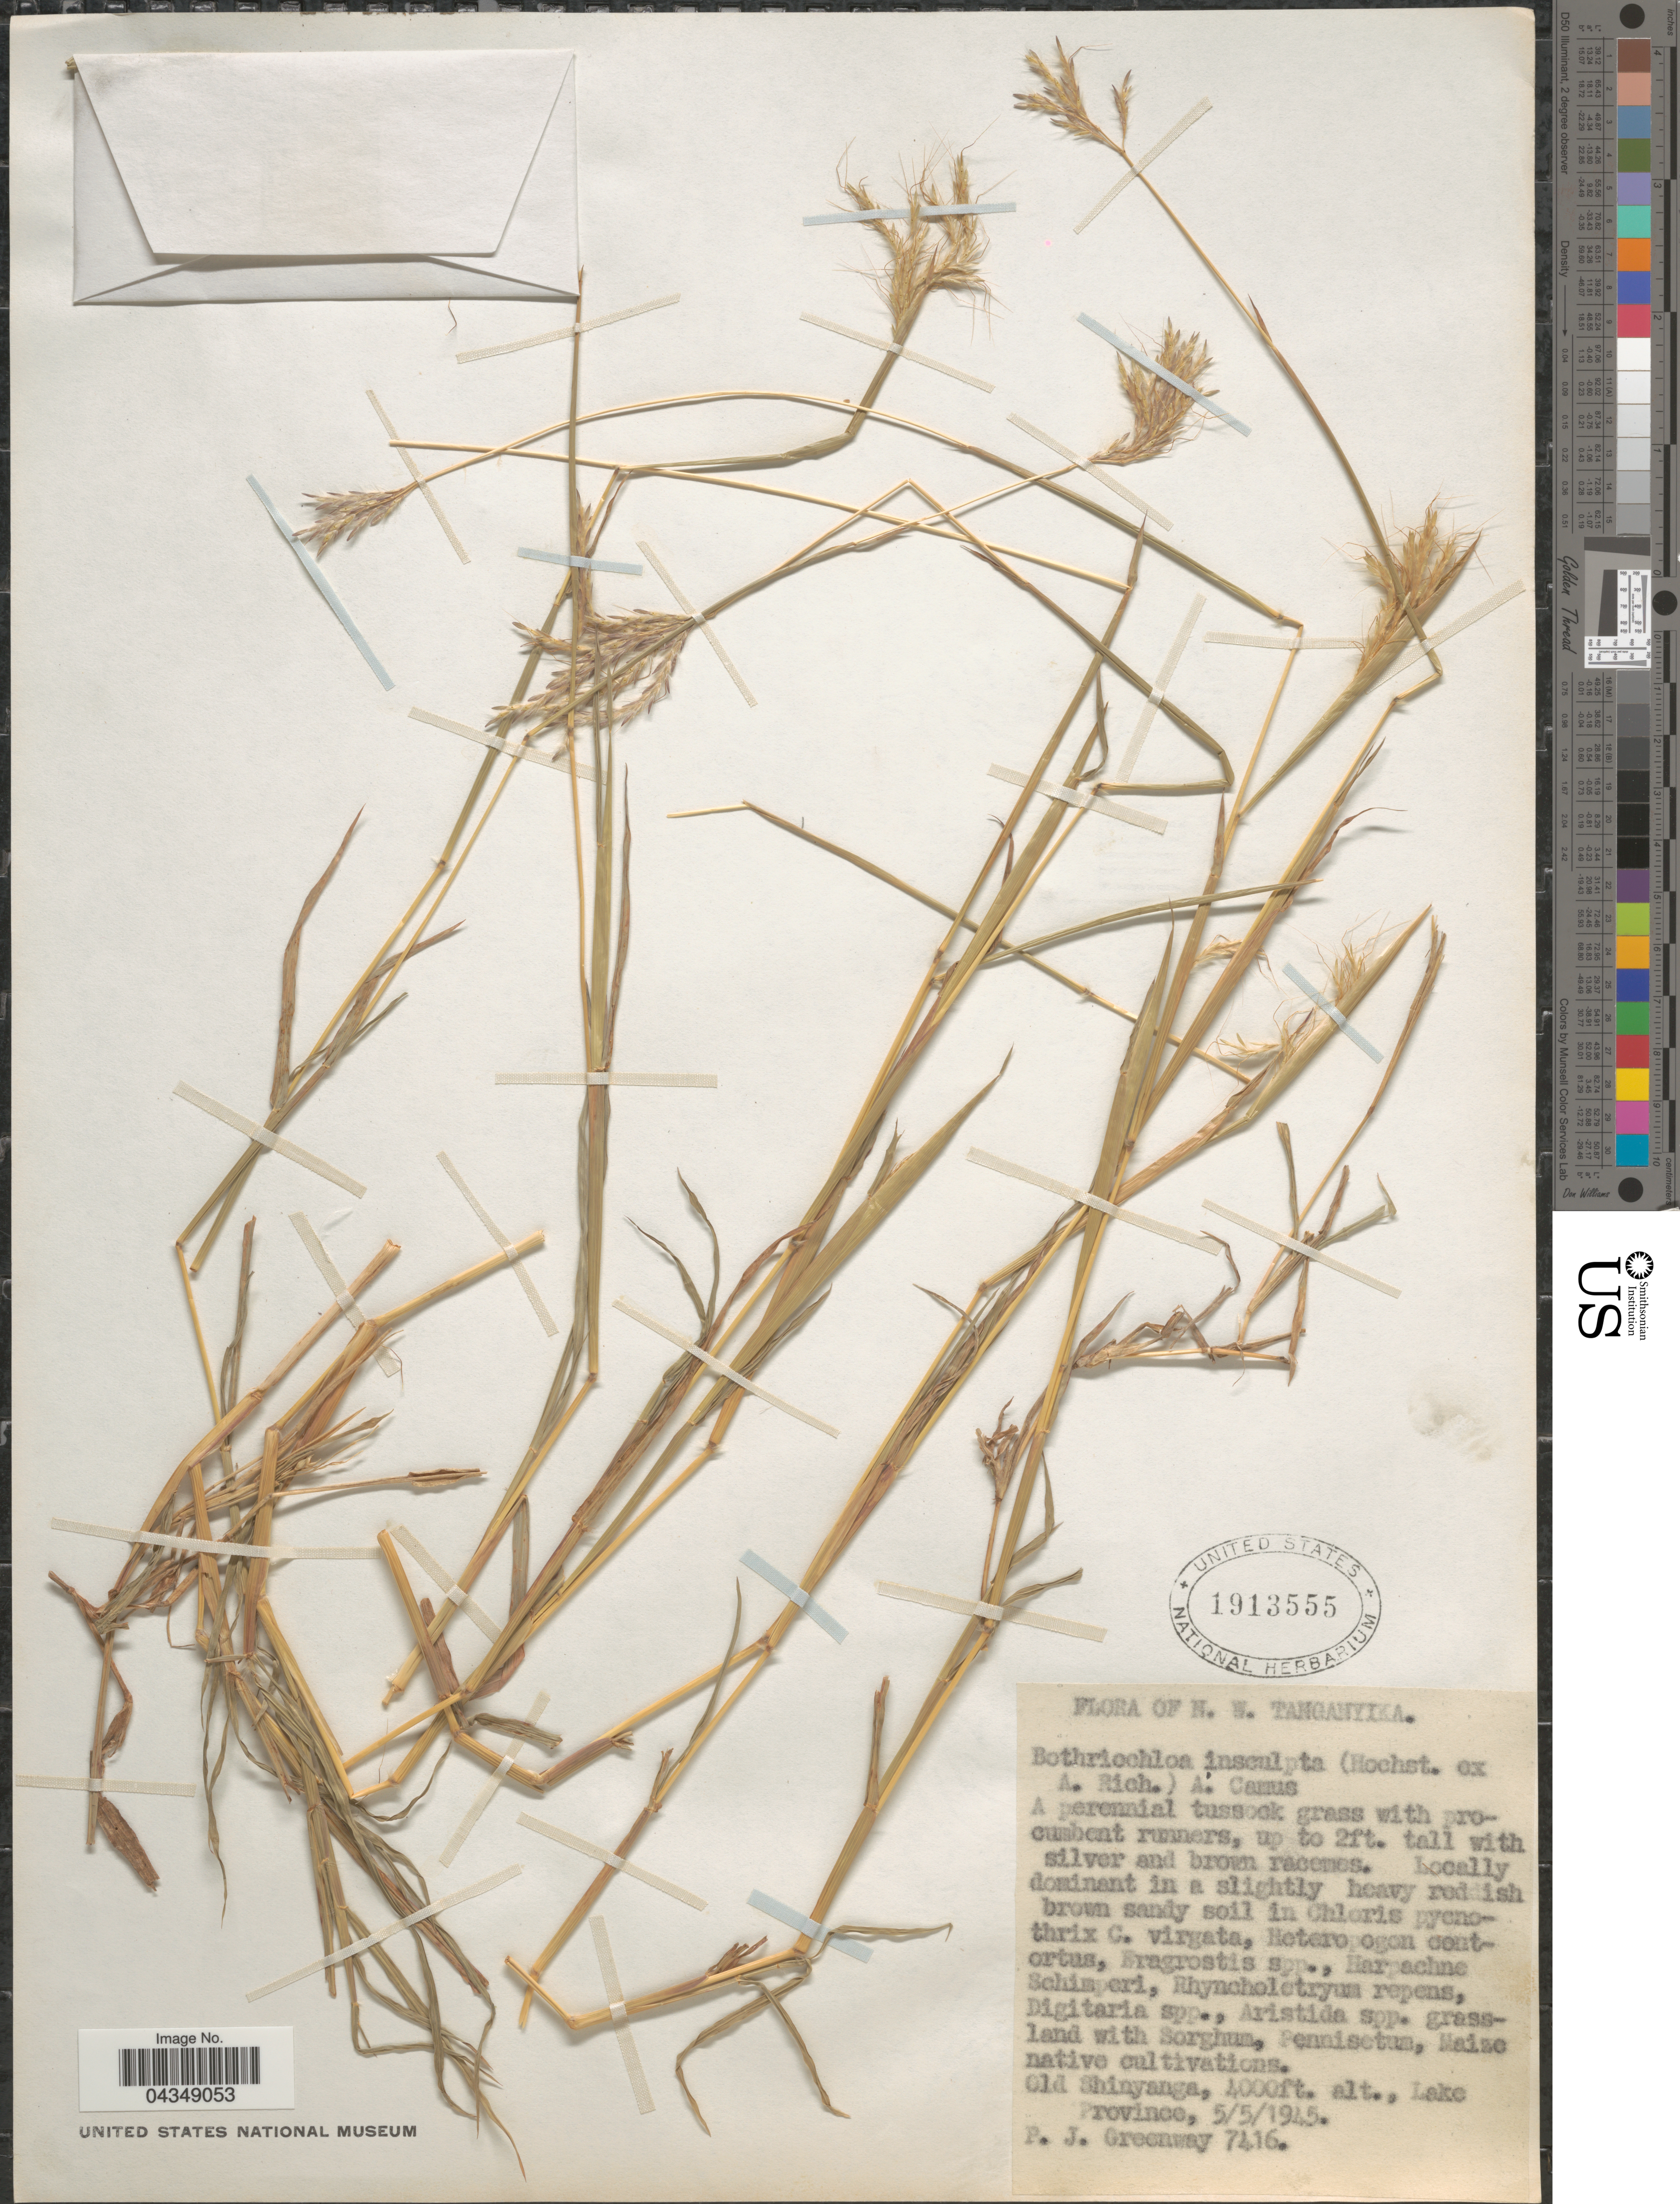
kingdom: Plantae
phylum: Tracheophyta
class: Liliopsida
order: Poales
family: Poaceae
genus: Bothriochloa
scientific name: Bothriochloa insculpta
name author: (Hochst. ex A. Rich.) A. Camus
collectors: P. J. Greenway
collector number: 7416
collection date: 1945-05-05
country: Tanzania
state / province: Shinyanga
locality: N. W. Tanganyika. Old Shinyanga, Lake Province.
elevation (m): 1219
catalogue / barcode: US 1913555